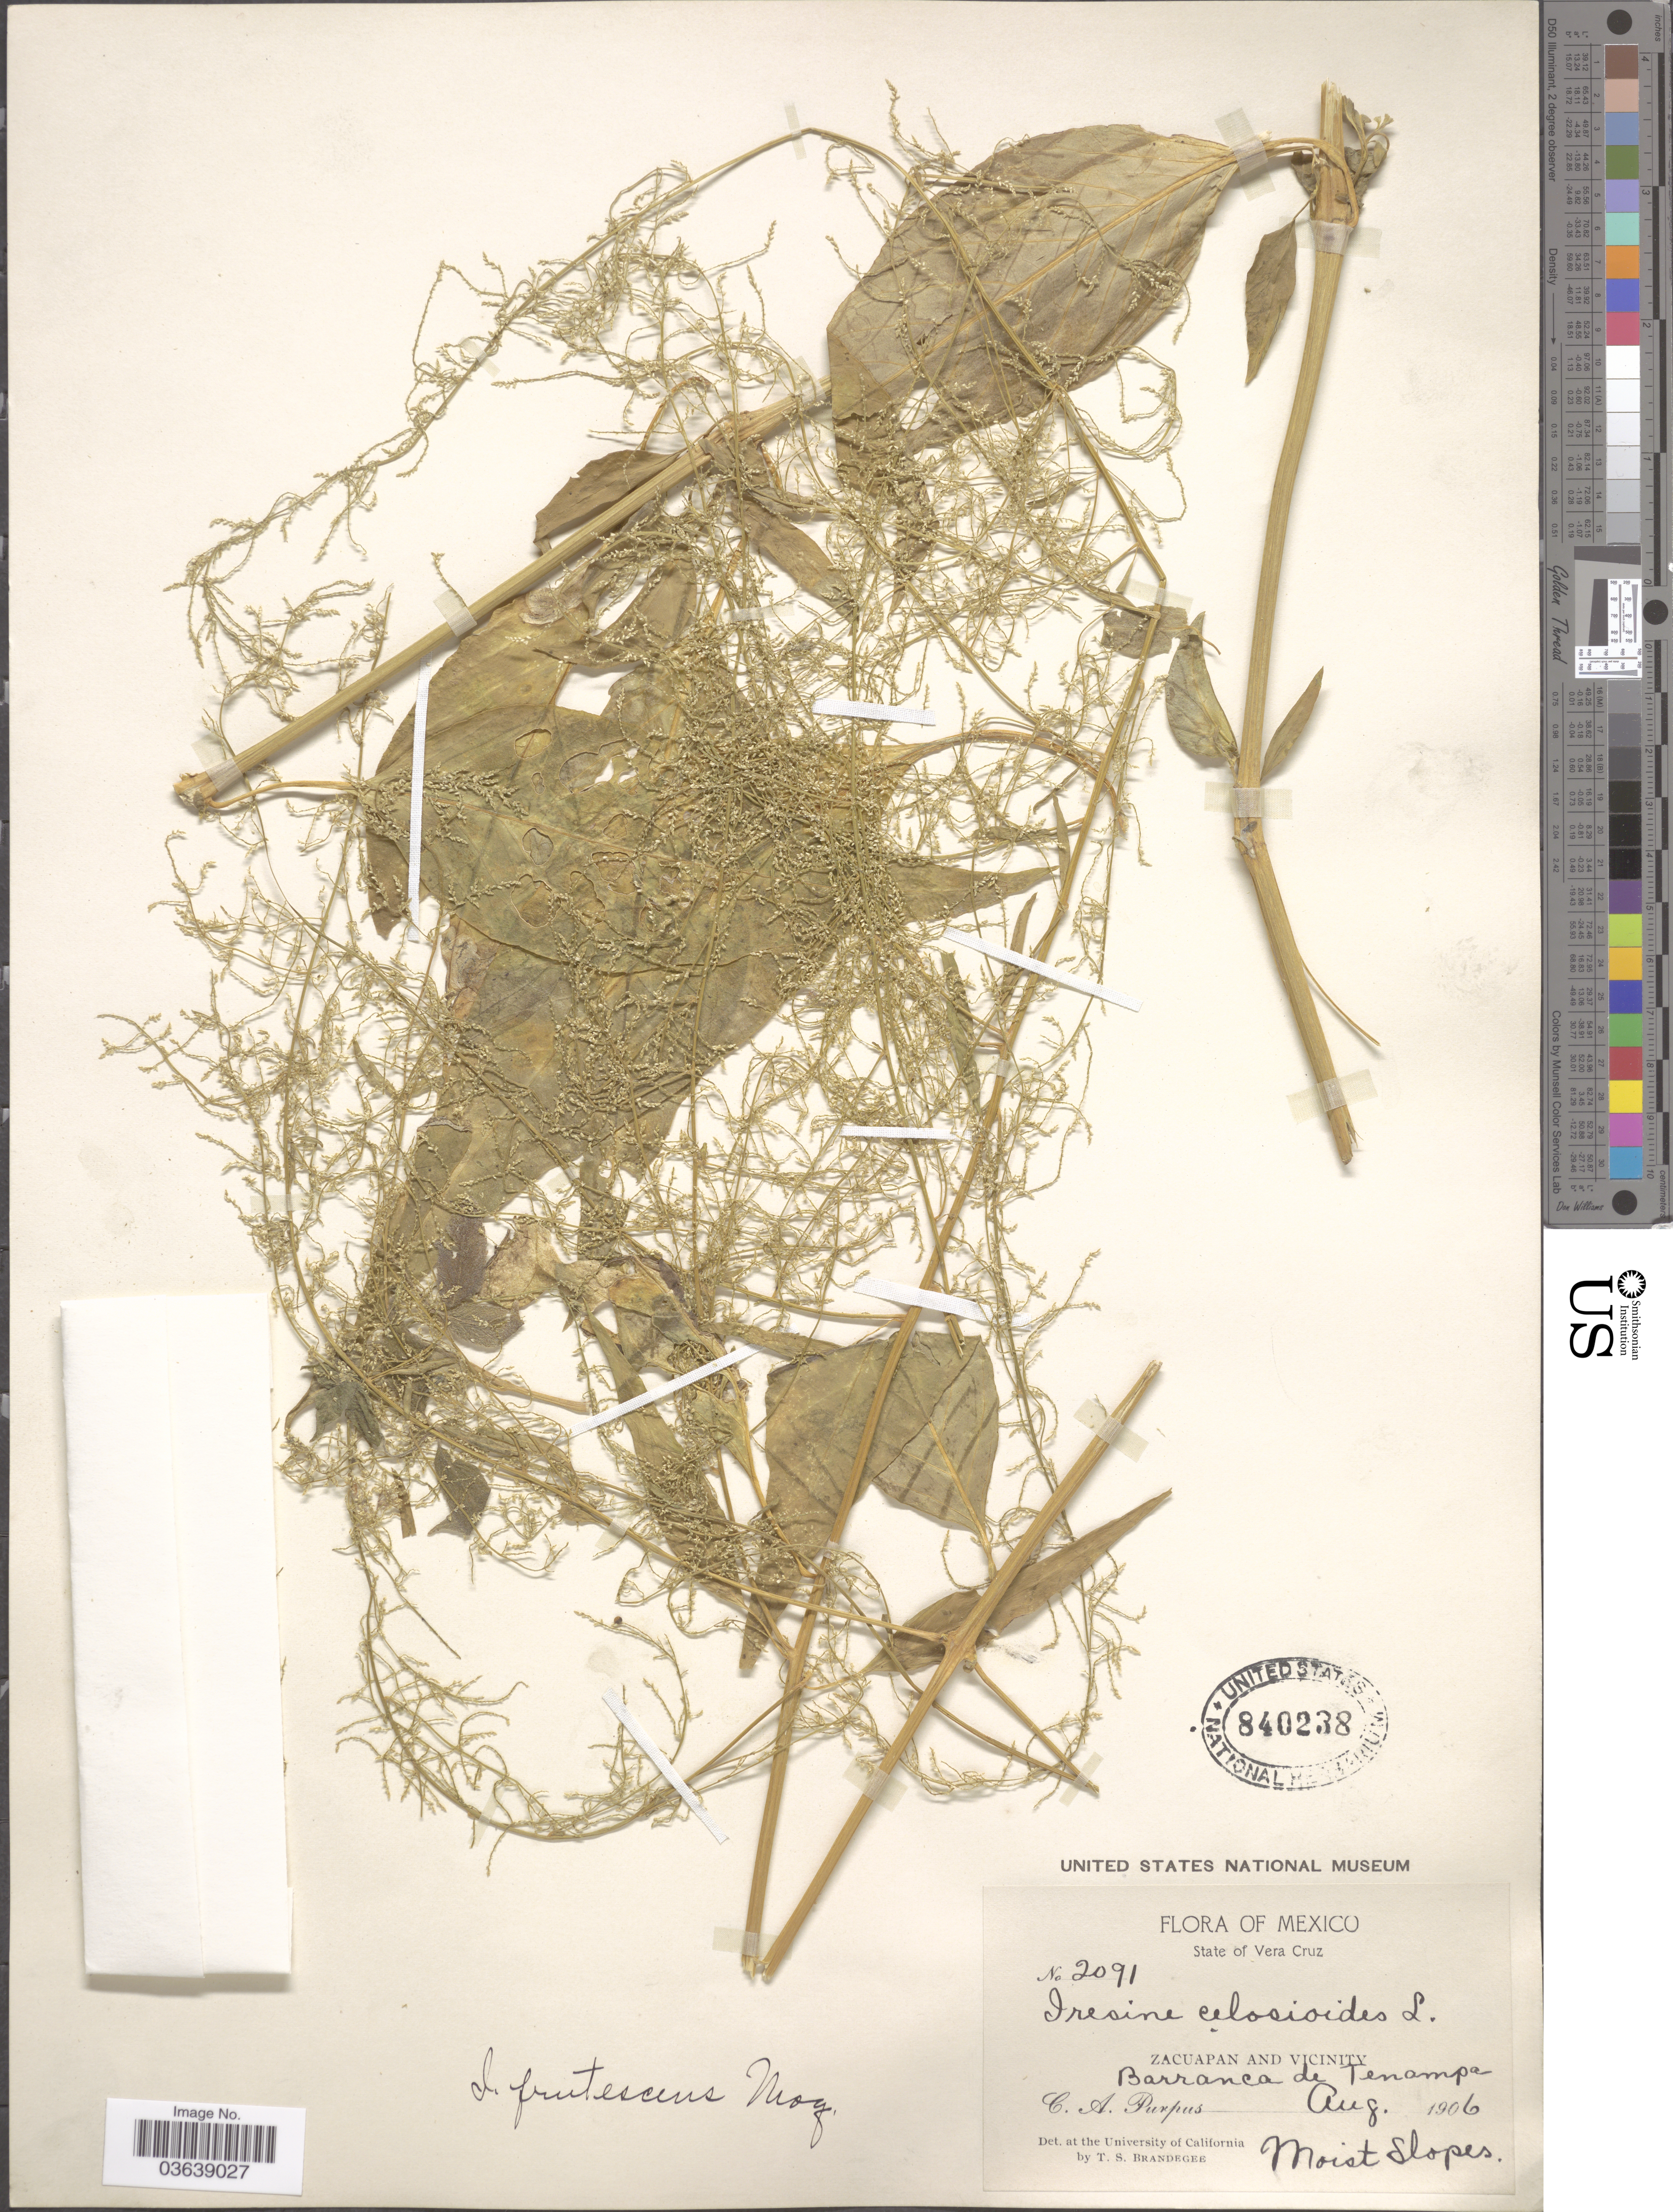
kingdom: Plantae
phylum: Tracheophyta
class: Magnoliopsida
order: Caryophyllales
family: Amaranthaceae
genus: Iresine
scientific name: Iresine frutescens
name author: Moq.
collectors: C. A. Purpus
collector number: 2091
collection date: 1906-08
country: Mexico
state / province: Veracruz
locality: State of Vera Cruz. Zacuapan and vicinity. Barranca de Tenampa.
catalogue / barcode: US 840238